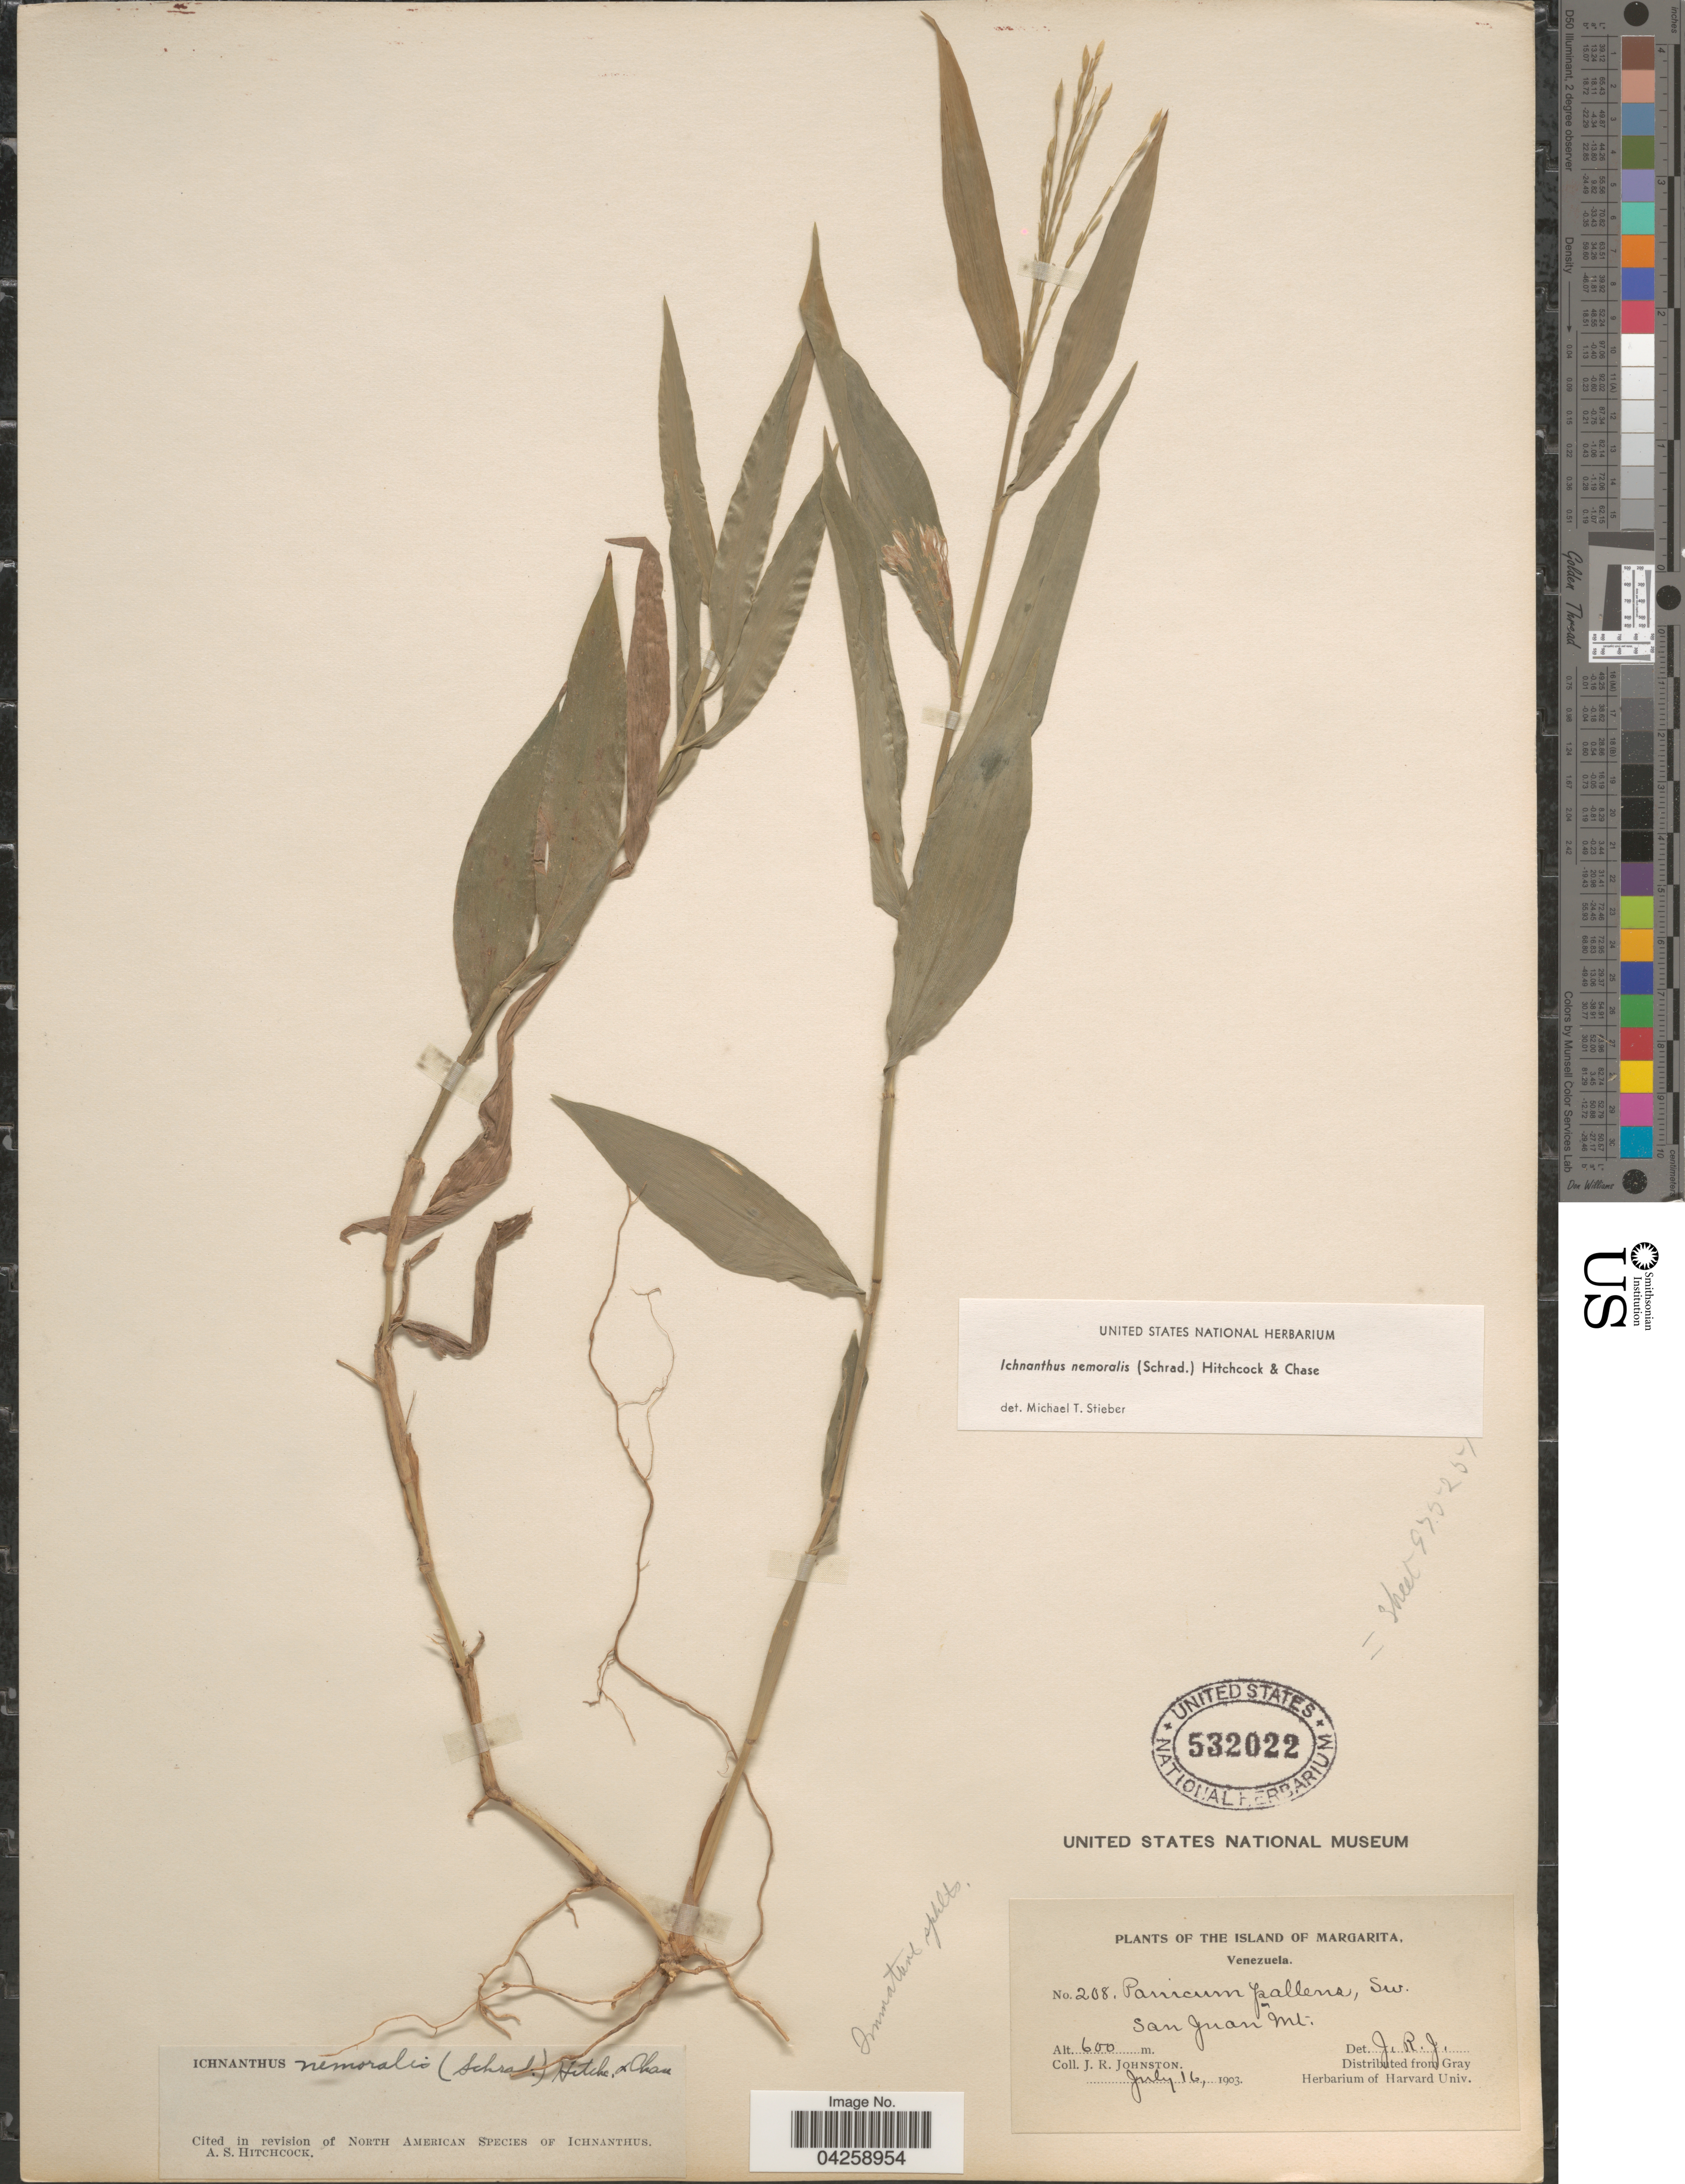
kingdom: Plantae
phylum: Tracheophyta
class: Liliopsida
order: Poales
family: Poaceae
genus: Ichnanthus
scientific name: Ichnanthus nemoralis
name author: (Schrad.) Hitchc. & Chase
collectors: J. Johnston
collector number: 208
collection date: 1903-07-16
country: Venezuela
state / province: Nueva Esparta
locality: The Island of Margarita. San Juan Mt.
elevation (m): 600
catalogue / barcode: US 532022